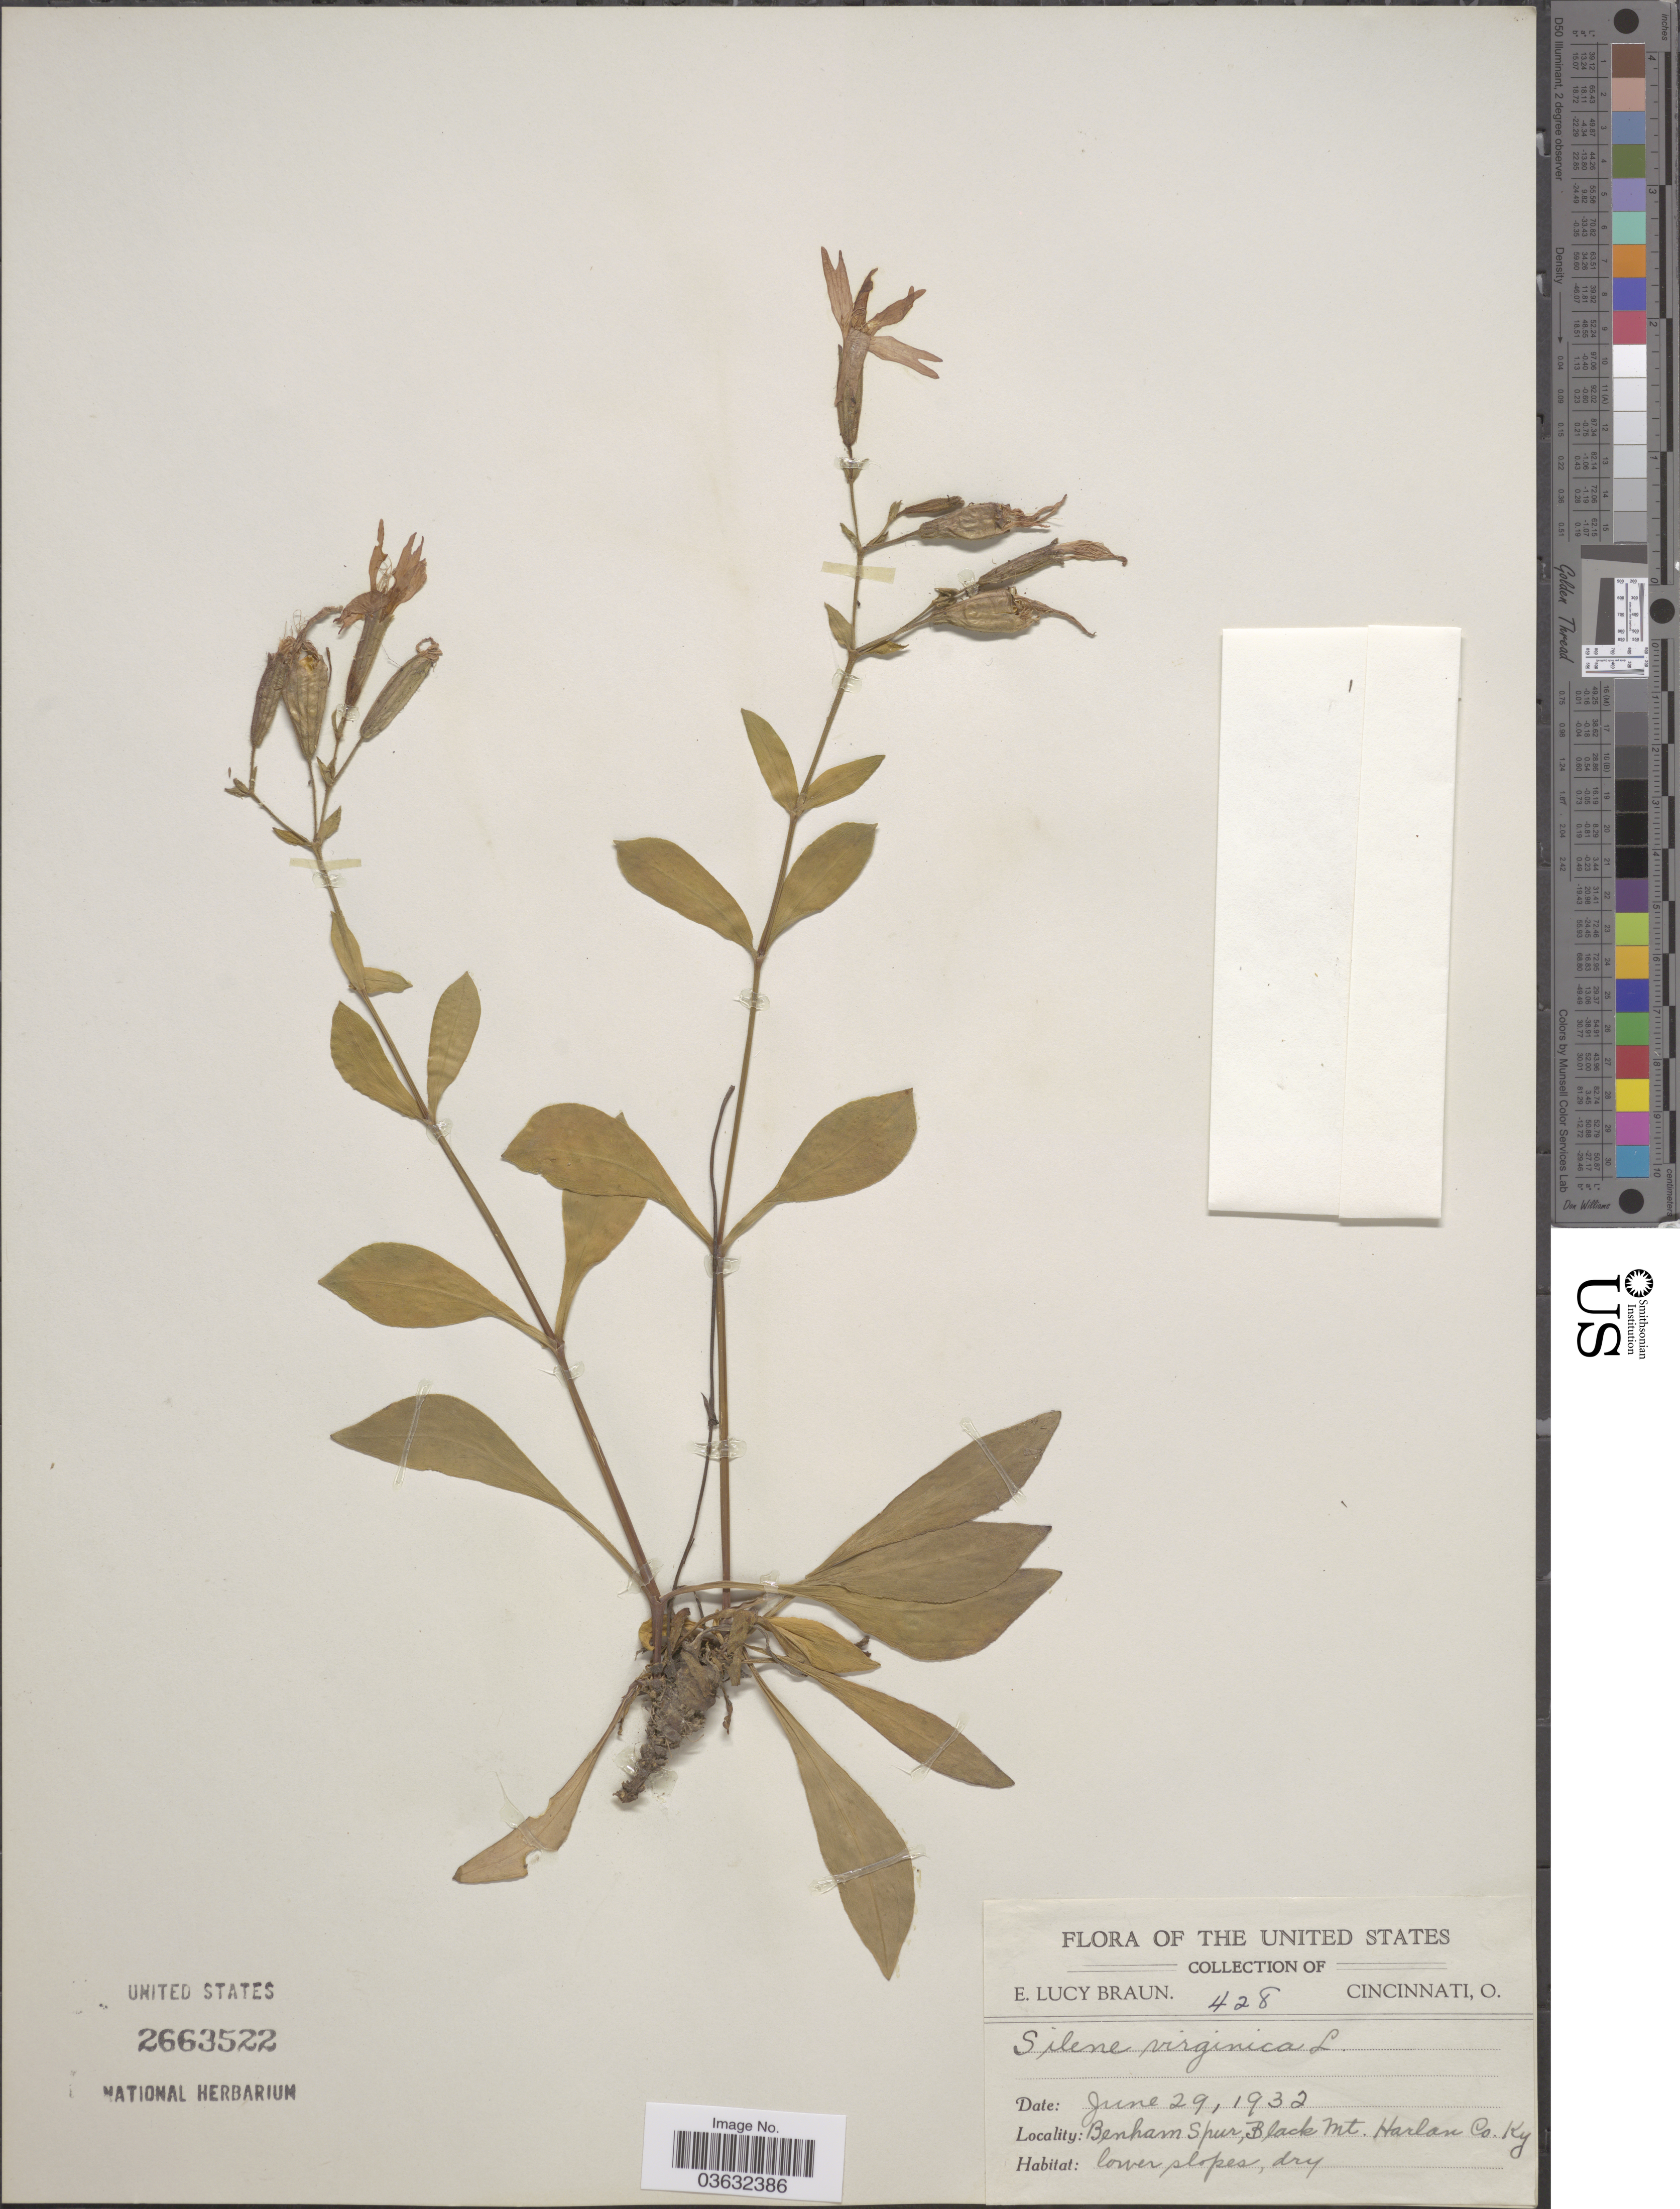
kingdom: Plantae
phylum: Tracheophyta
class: Magnoliopsida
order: Caryophyllales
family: Caryophyllaceae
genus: Silene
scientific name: Silene virginica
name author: L.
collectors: E. L. Braun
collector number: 428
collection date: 1932-06-29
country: United States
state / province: Kentucky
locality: Benham Spur, Black Mt., Harlan Co.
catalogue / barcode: US 2663522